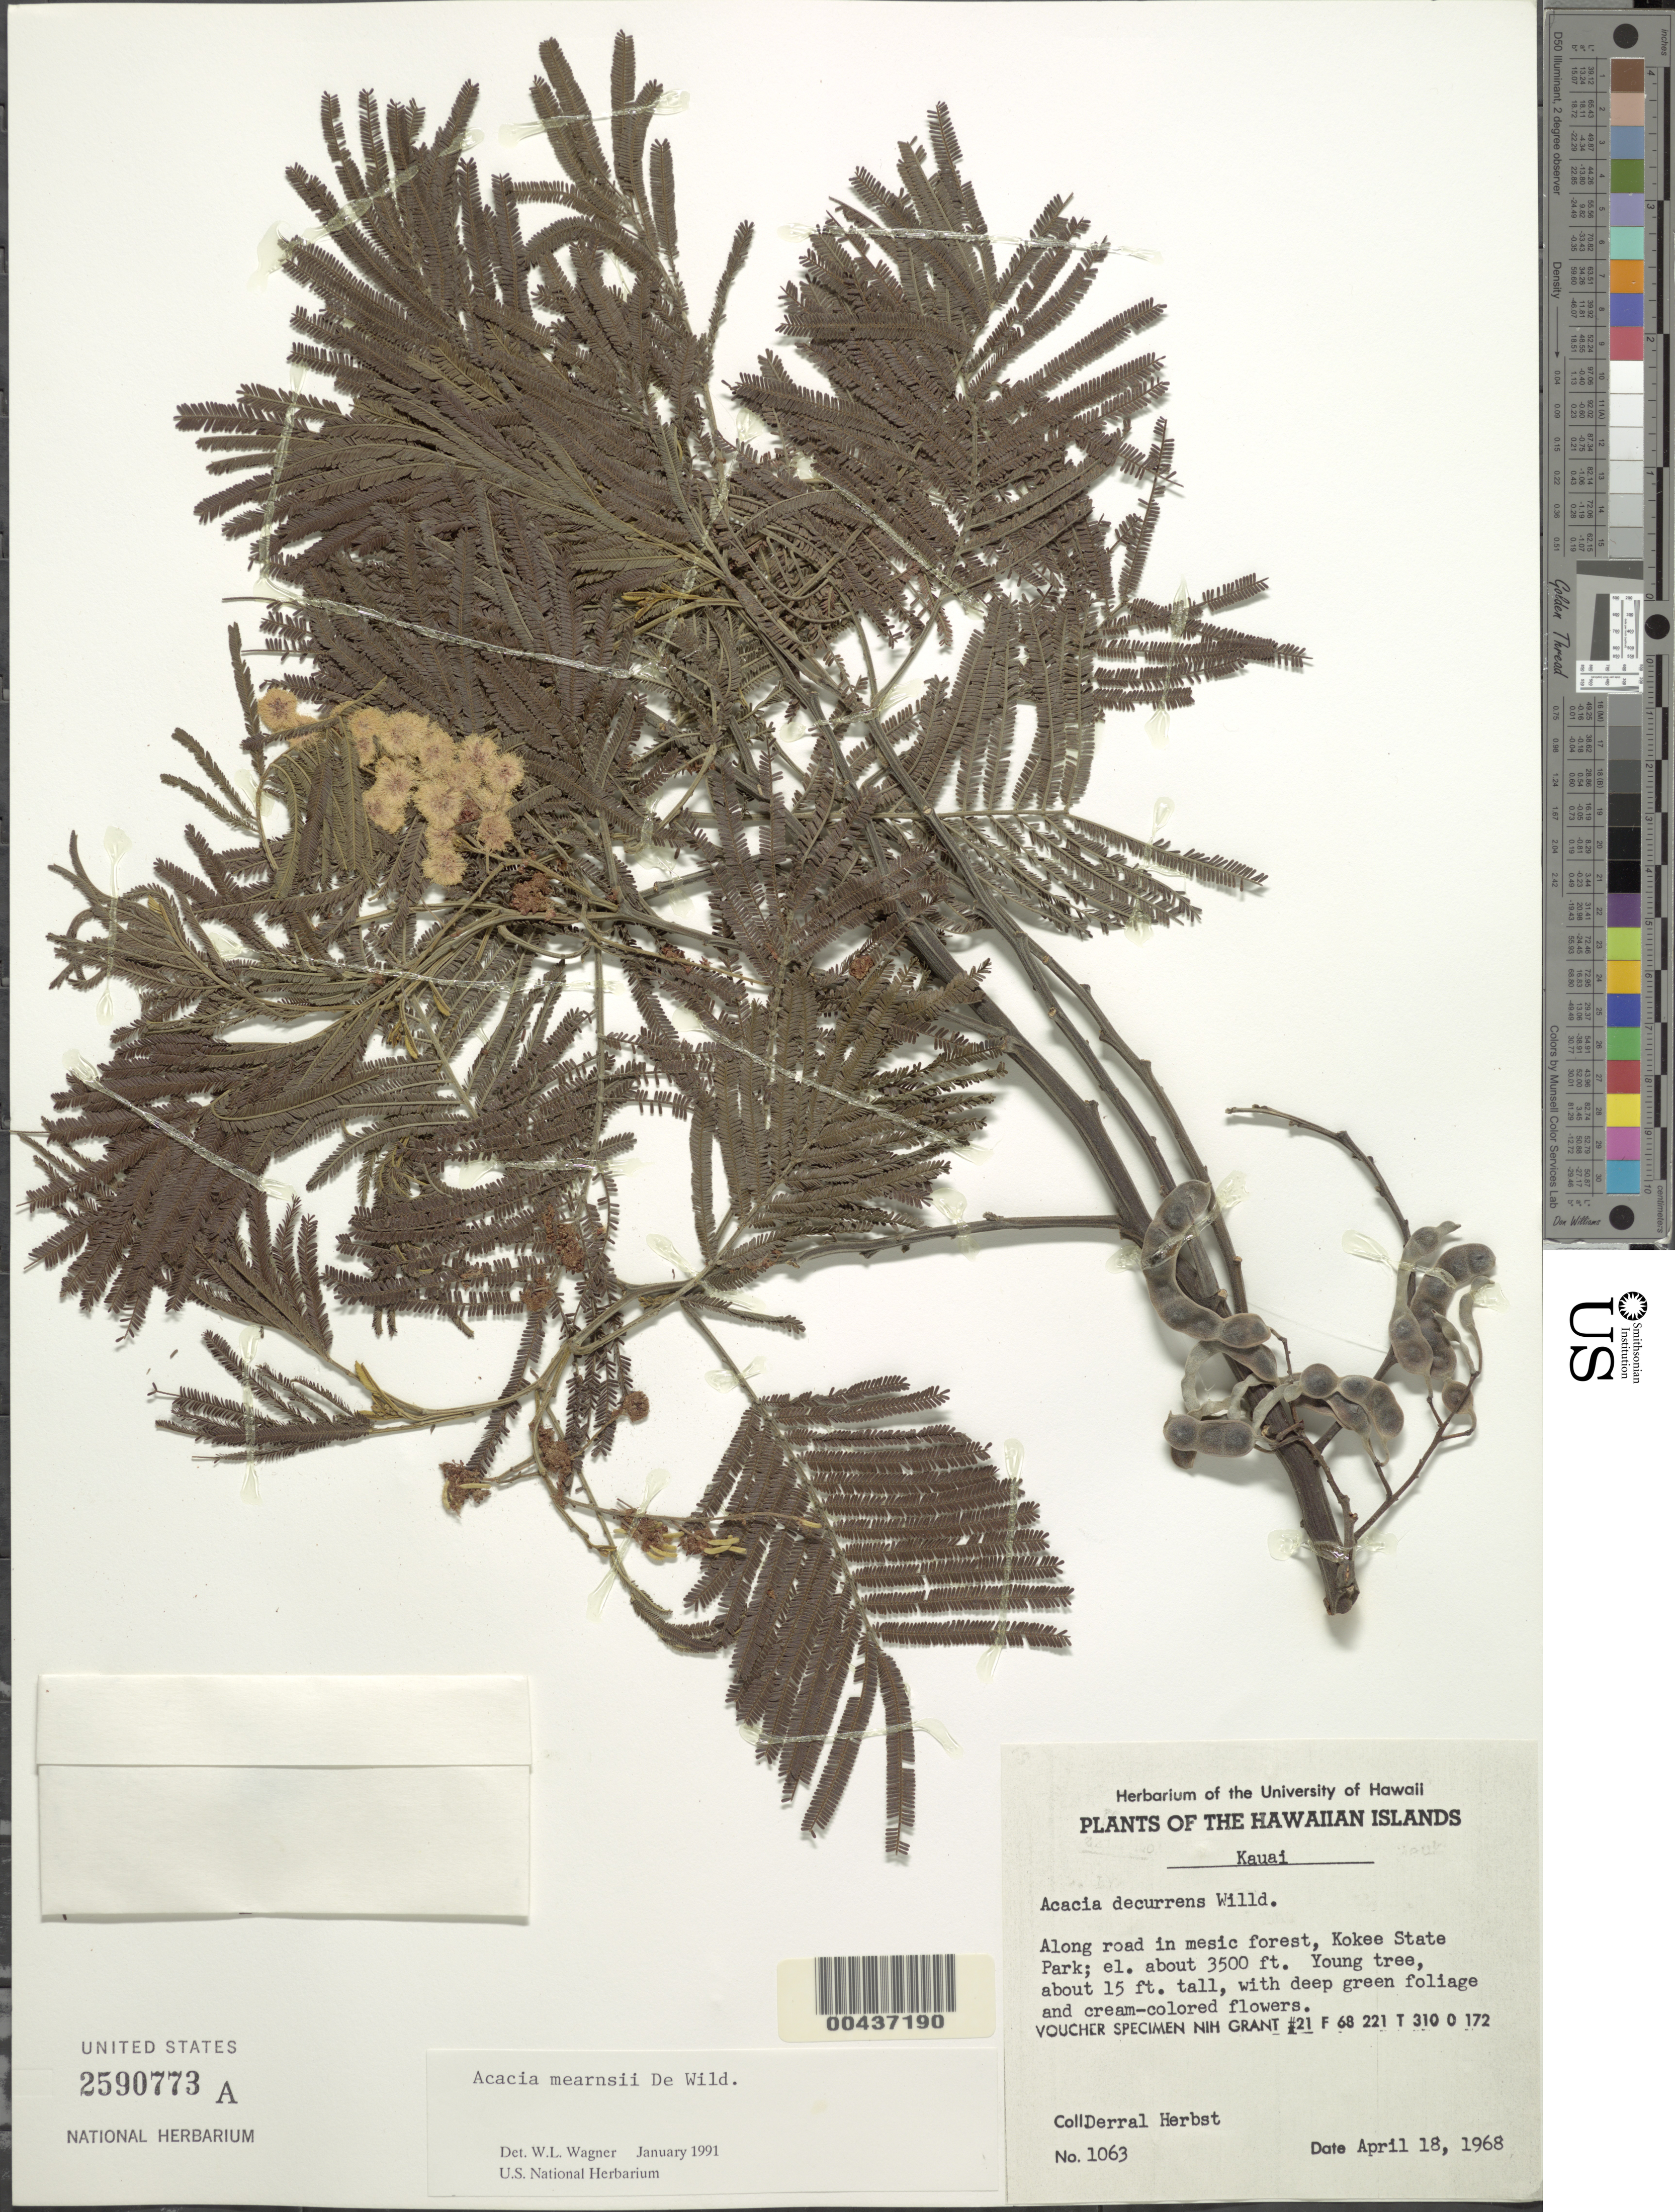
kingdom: Plantae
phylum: Tracheophyta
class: Magnoliopsida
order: Fabales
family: Fabaceae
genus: Acacia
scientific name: Acacia mearnsii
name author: De Wild.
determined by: Wagner, W. L., (BOT), Smithsonian Institution - National Museum of Natural History (UNITED STATES)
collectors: D. R. Herbst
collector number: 1063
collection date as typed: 18 Apr 1968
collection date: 1968-04-18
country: United States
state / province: Hawaii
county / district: Kauai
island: Kaua'i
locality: Kokee State Park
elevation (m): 1067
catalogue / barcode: US 2590773A